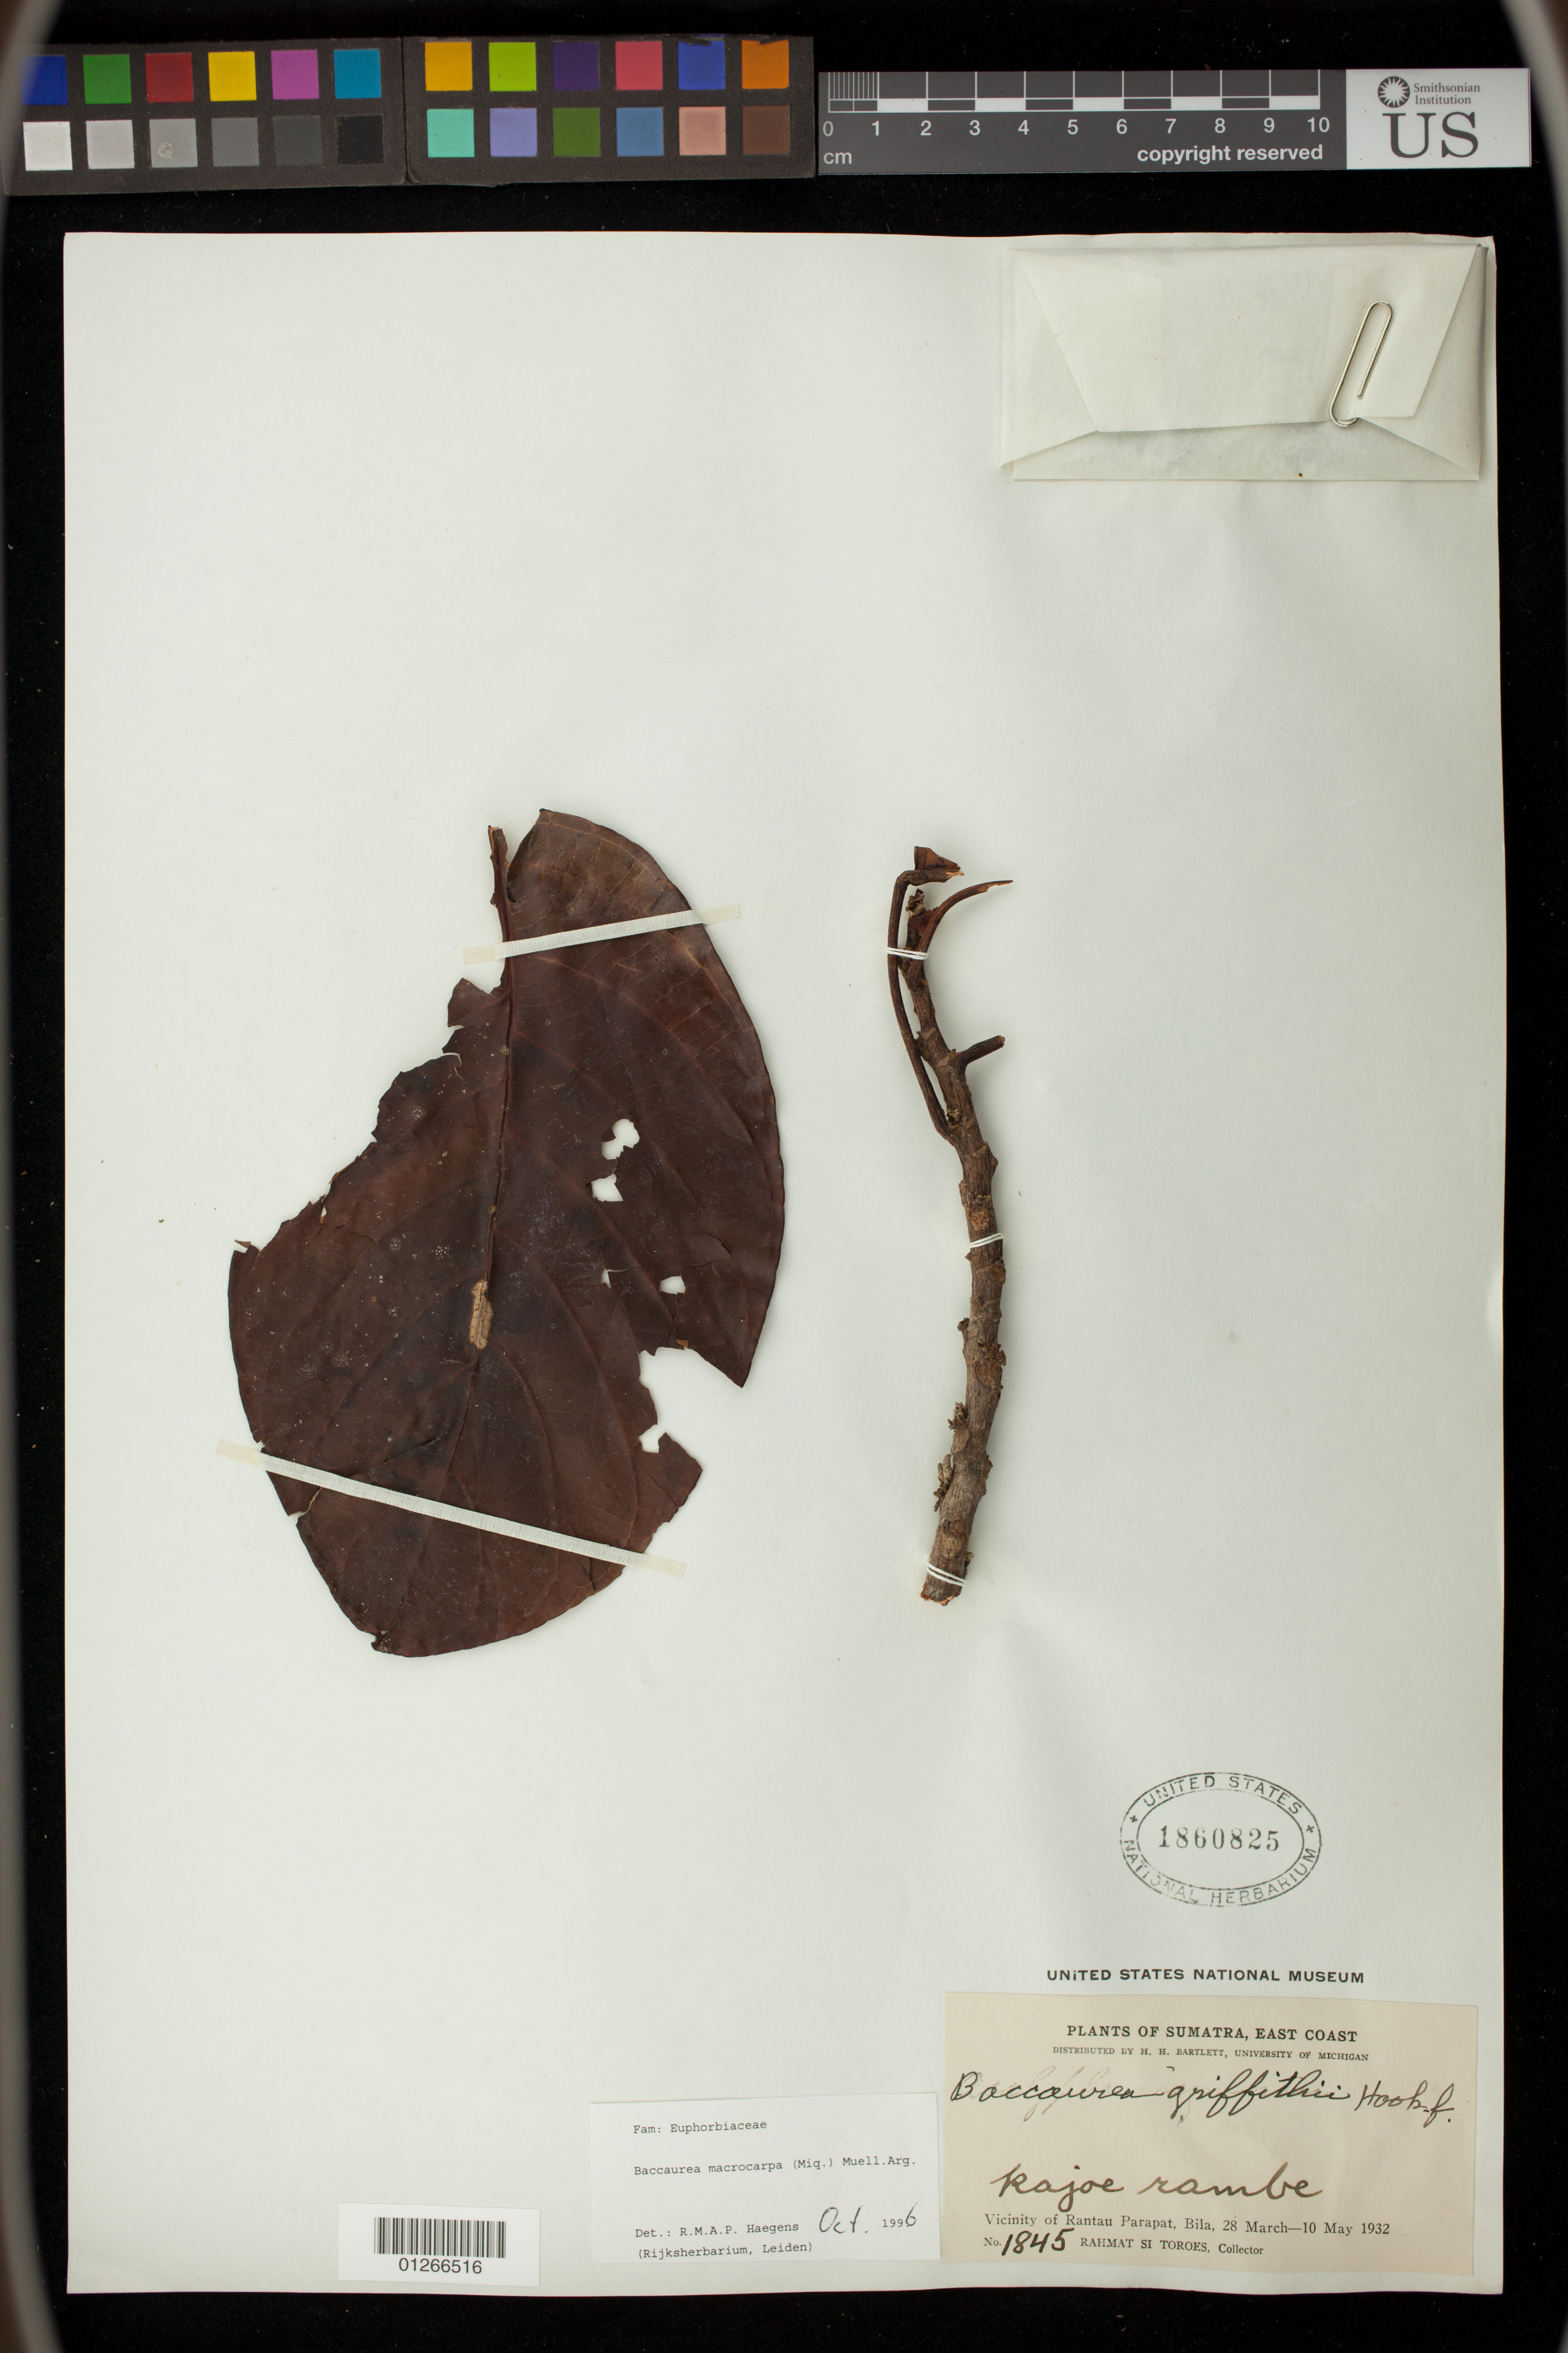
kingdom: Plantae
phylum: Tracheophyta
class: Magnoliopsida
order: Malpighiales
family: Phyllanthaceae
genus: Baccaurea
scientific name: Baccaurea macrocarpa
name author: (Miq.) Müll. Arg.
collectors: Rahmat Si Boeea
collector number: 1845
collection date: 1932-03-28/1932-05-10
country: Indonesia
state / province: Sumatra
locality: Sumatra, East Coast. Vicinity of Rantau Parapat, Bila.